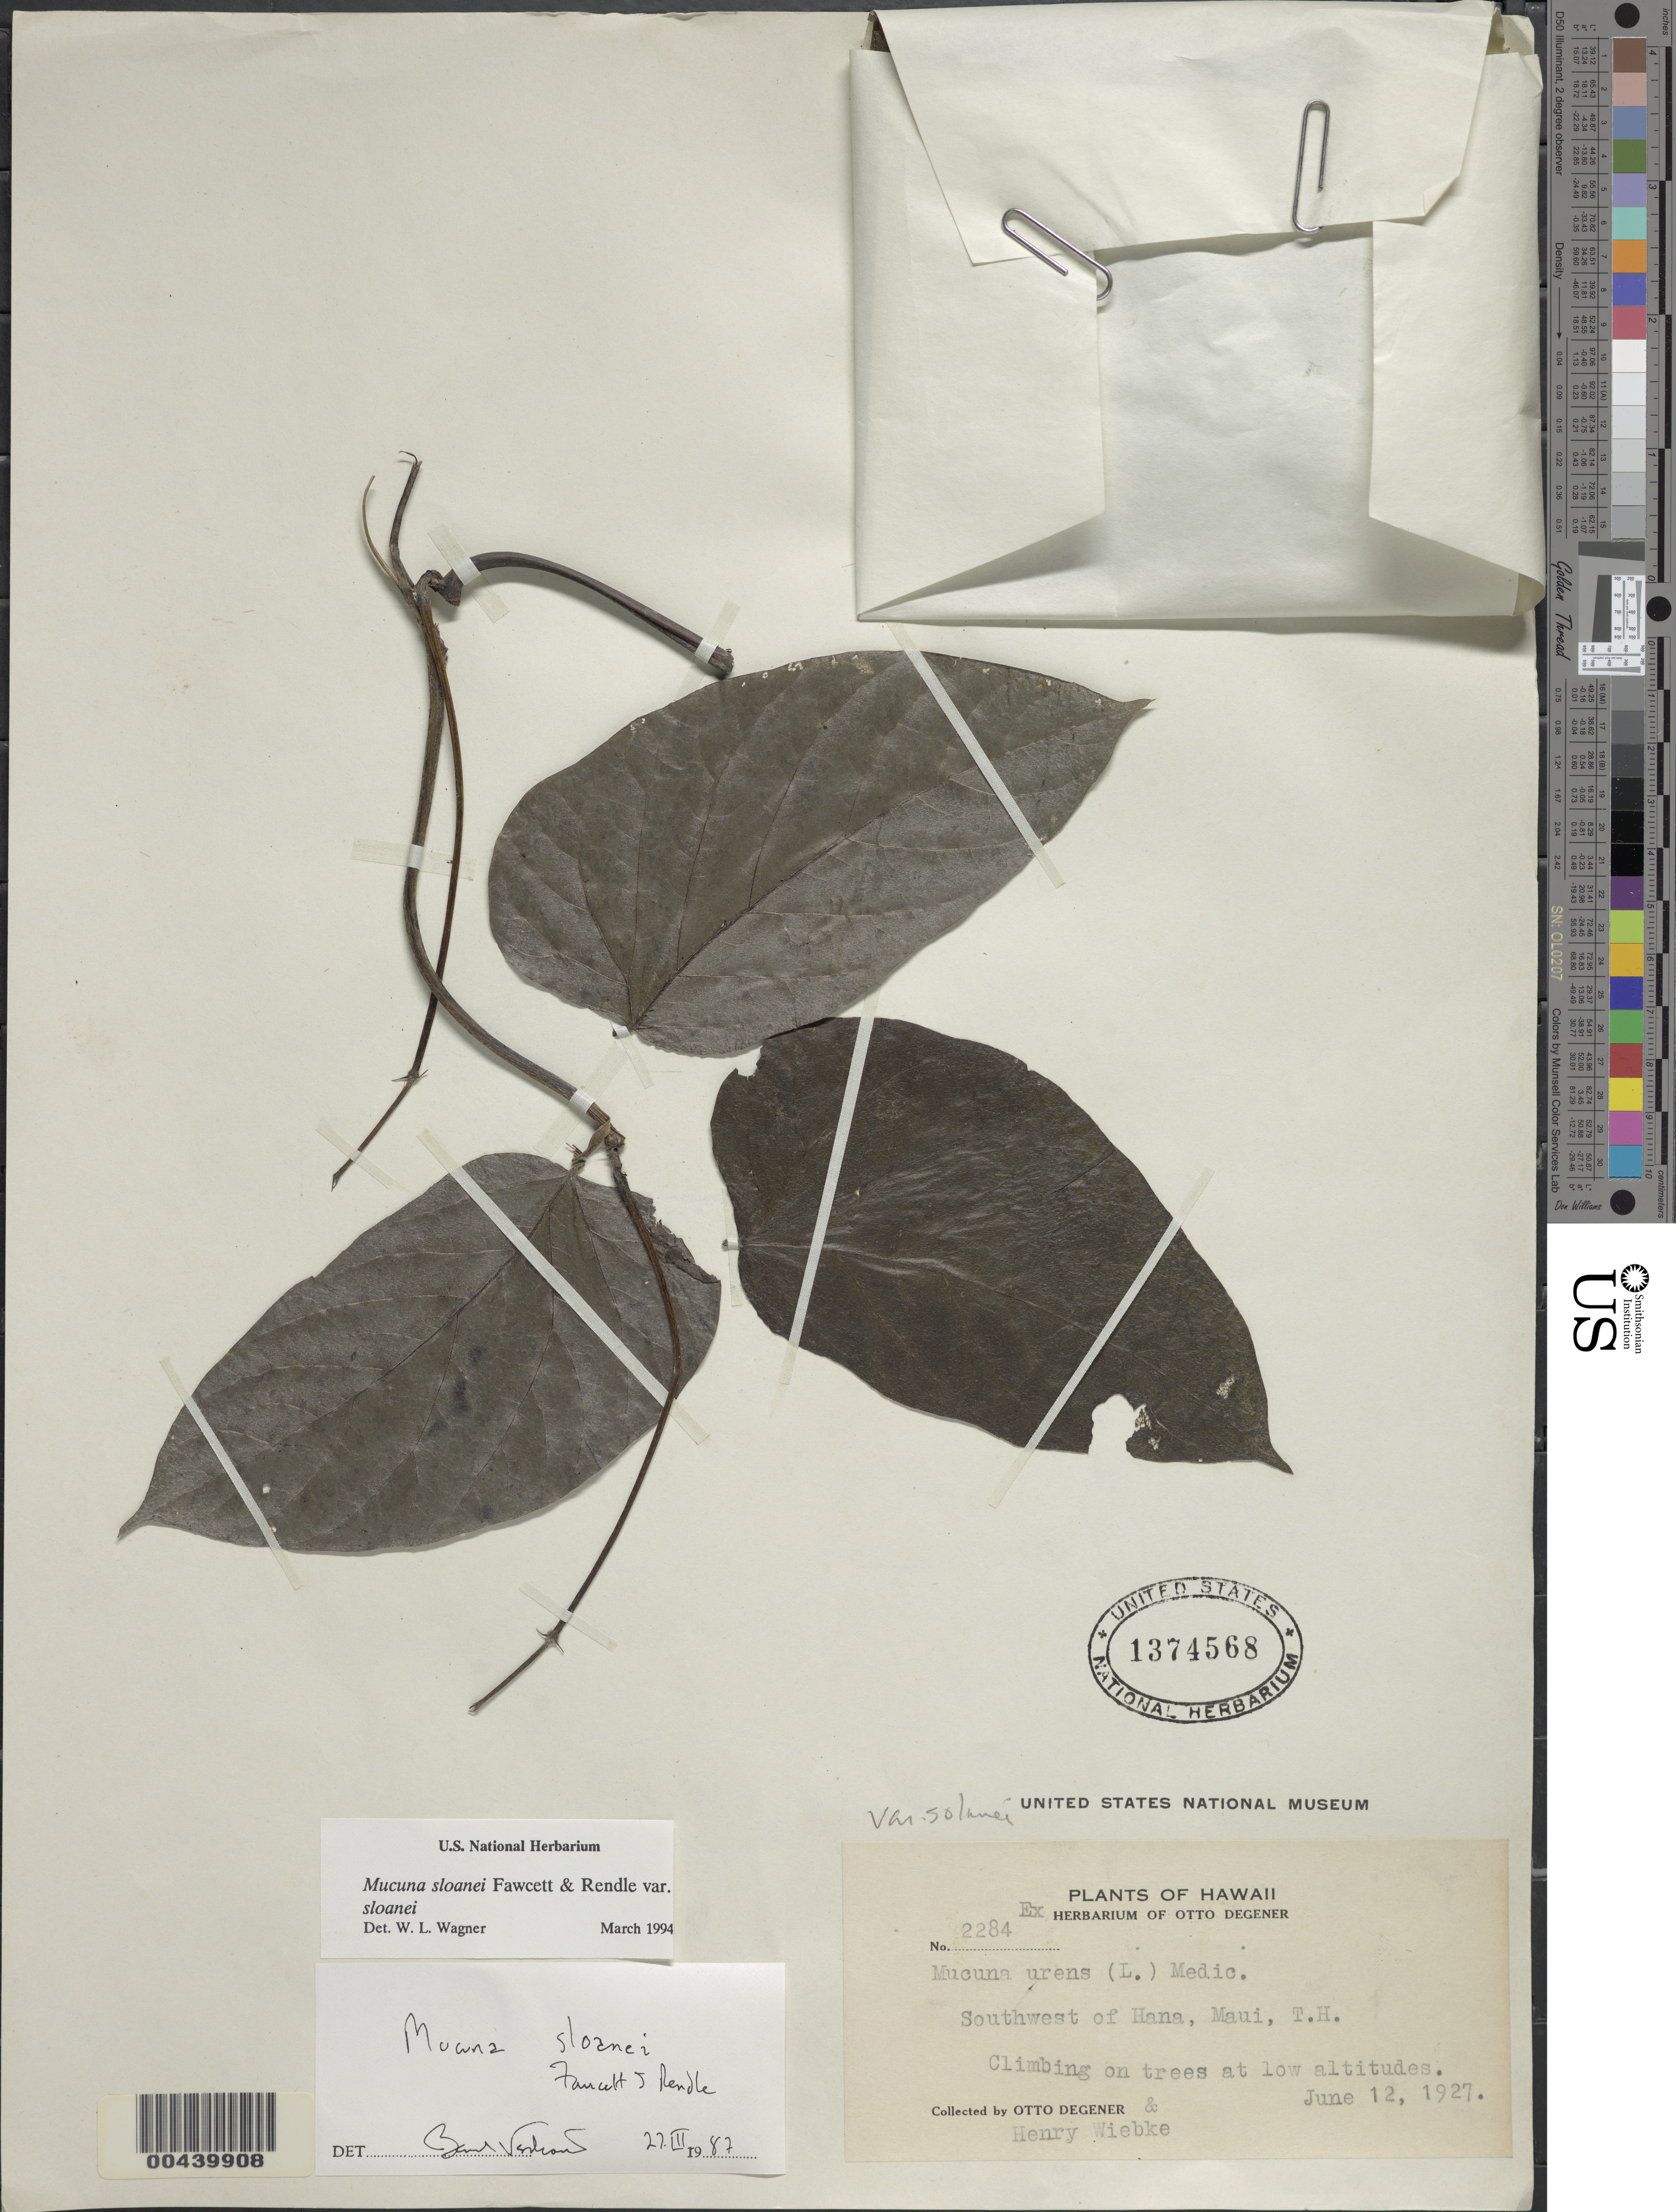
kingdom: Plantae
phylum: Tracheophyta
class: Magnoliopsida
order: Fabales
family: Fabaceae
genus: Mucuna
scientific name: Mucuna sloanei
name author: Fawc. & Rendle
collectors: O. Degener & H. Wiebke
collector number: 2284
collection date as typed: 12 Jun 1927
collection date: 1927-06-12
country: United States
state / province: Hawaii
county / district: Maui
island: Maui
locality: SW of Hana, low altitudes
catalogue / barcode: US 1374568